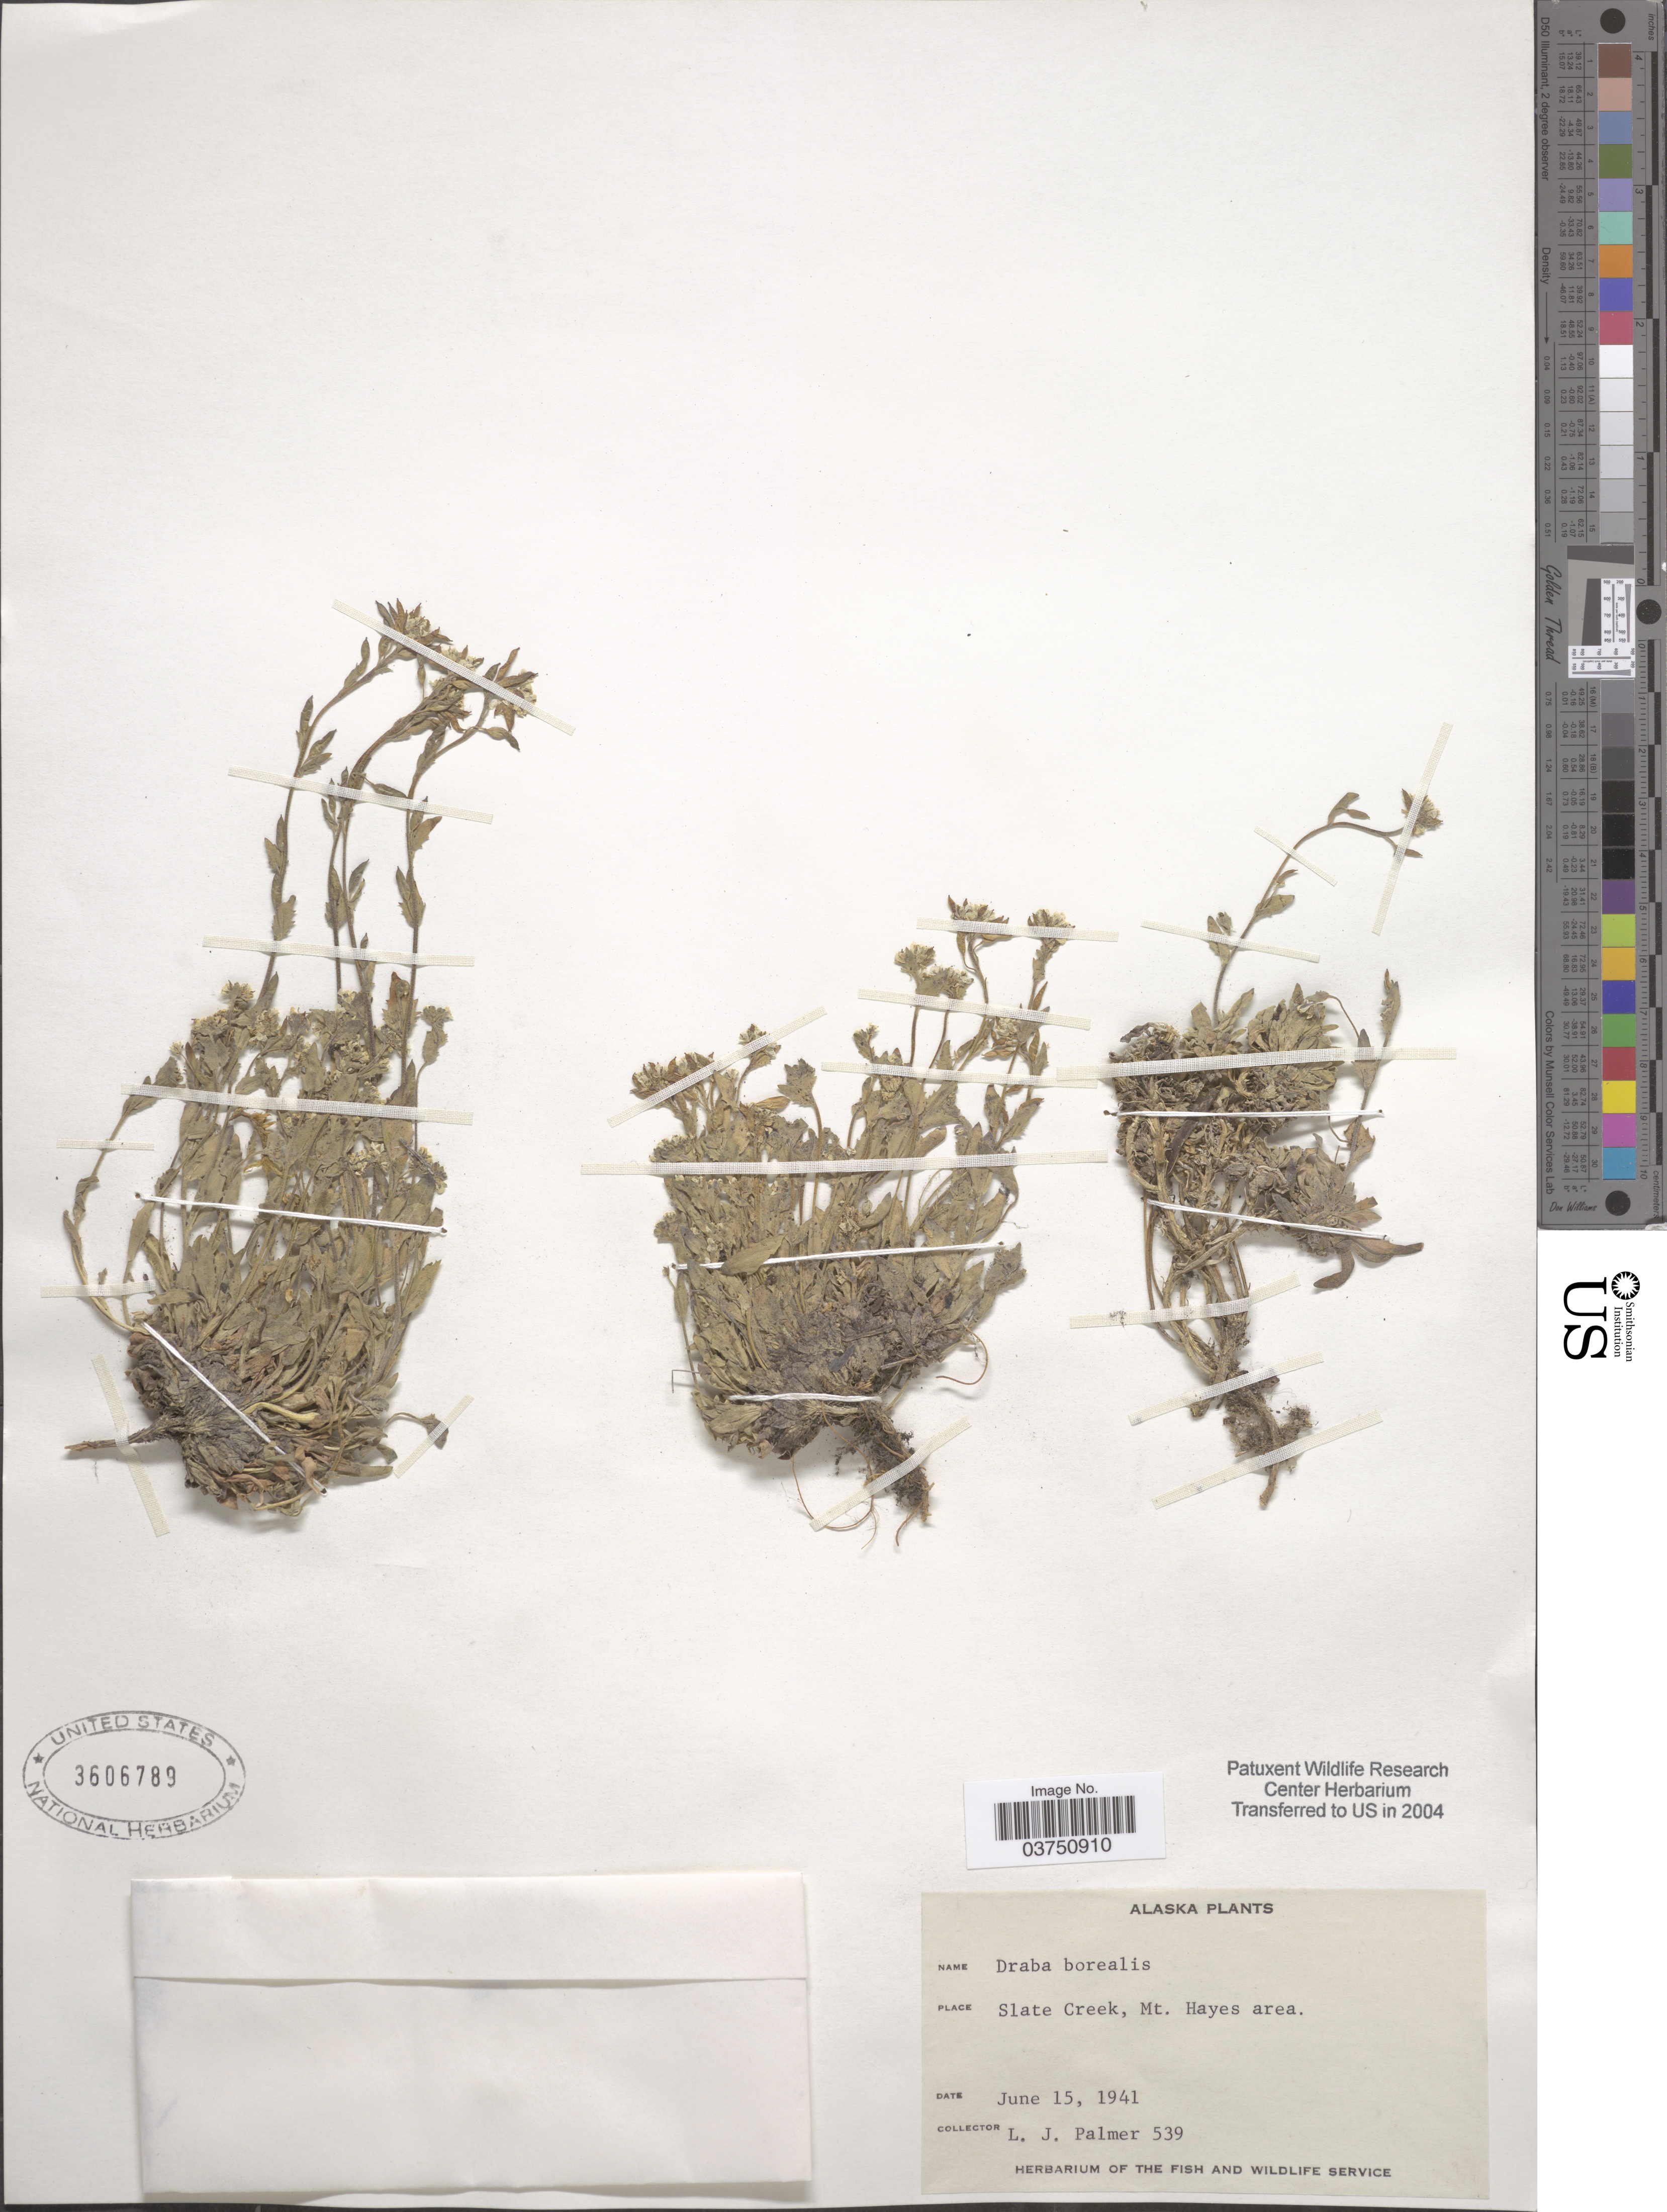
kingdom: Plantae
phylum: Tracheophyta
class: Magnoliopsida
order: Brassicales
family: Brassicaceae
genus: Draba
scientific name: Draba borealis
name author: DC.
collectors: L. J. Palmer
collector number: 539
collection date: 1941-06-15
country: United States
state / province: Alaska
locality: Slate Creek, Mt. Hayes area.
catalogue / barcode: US 3606789